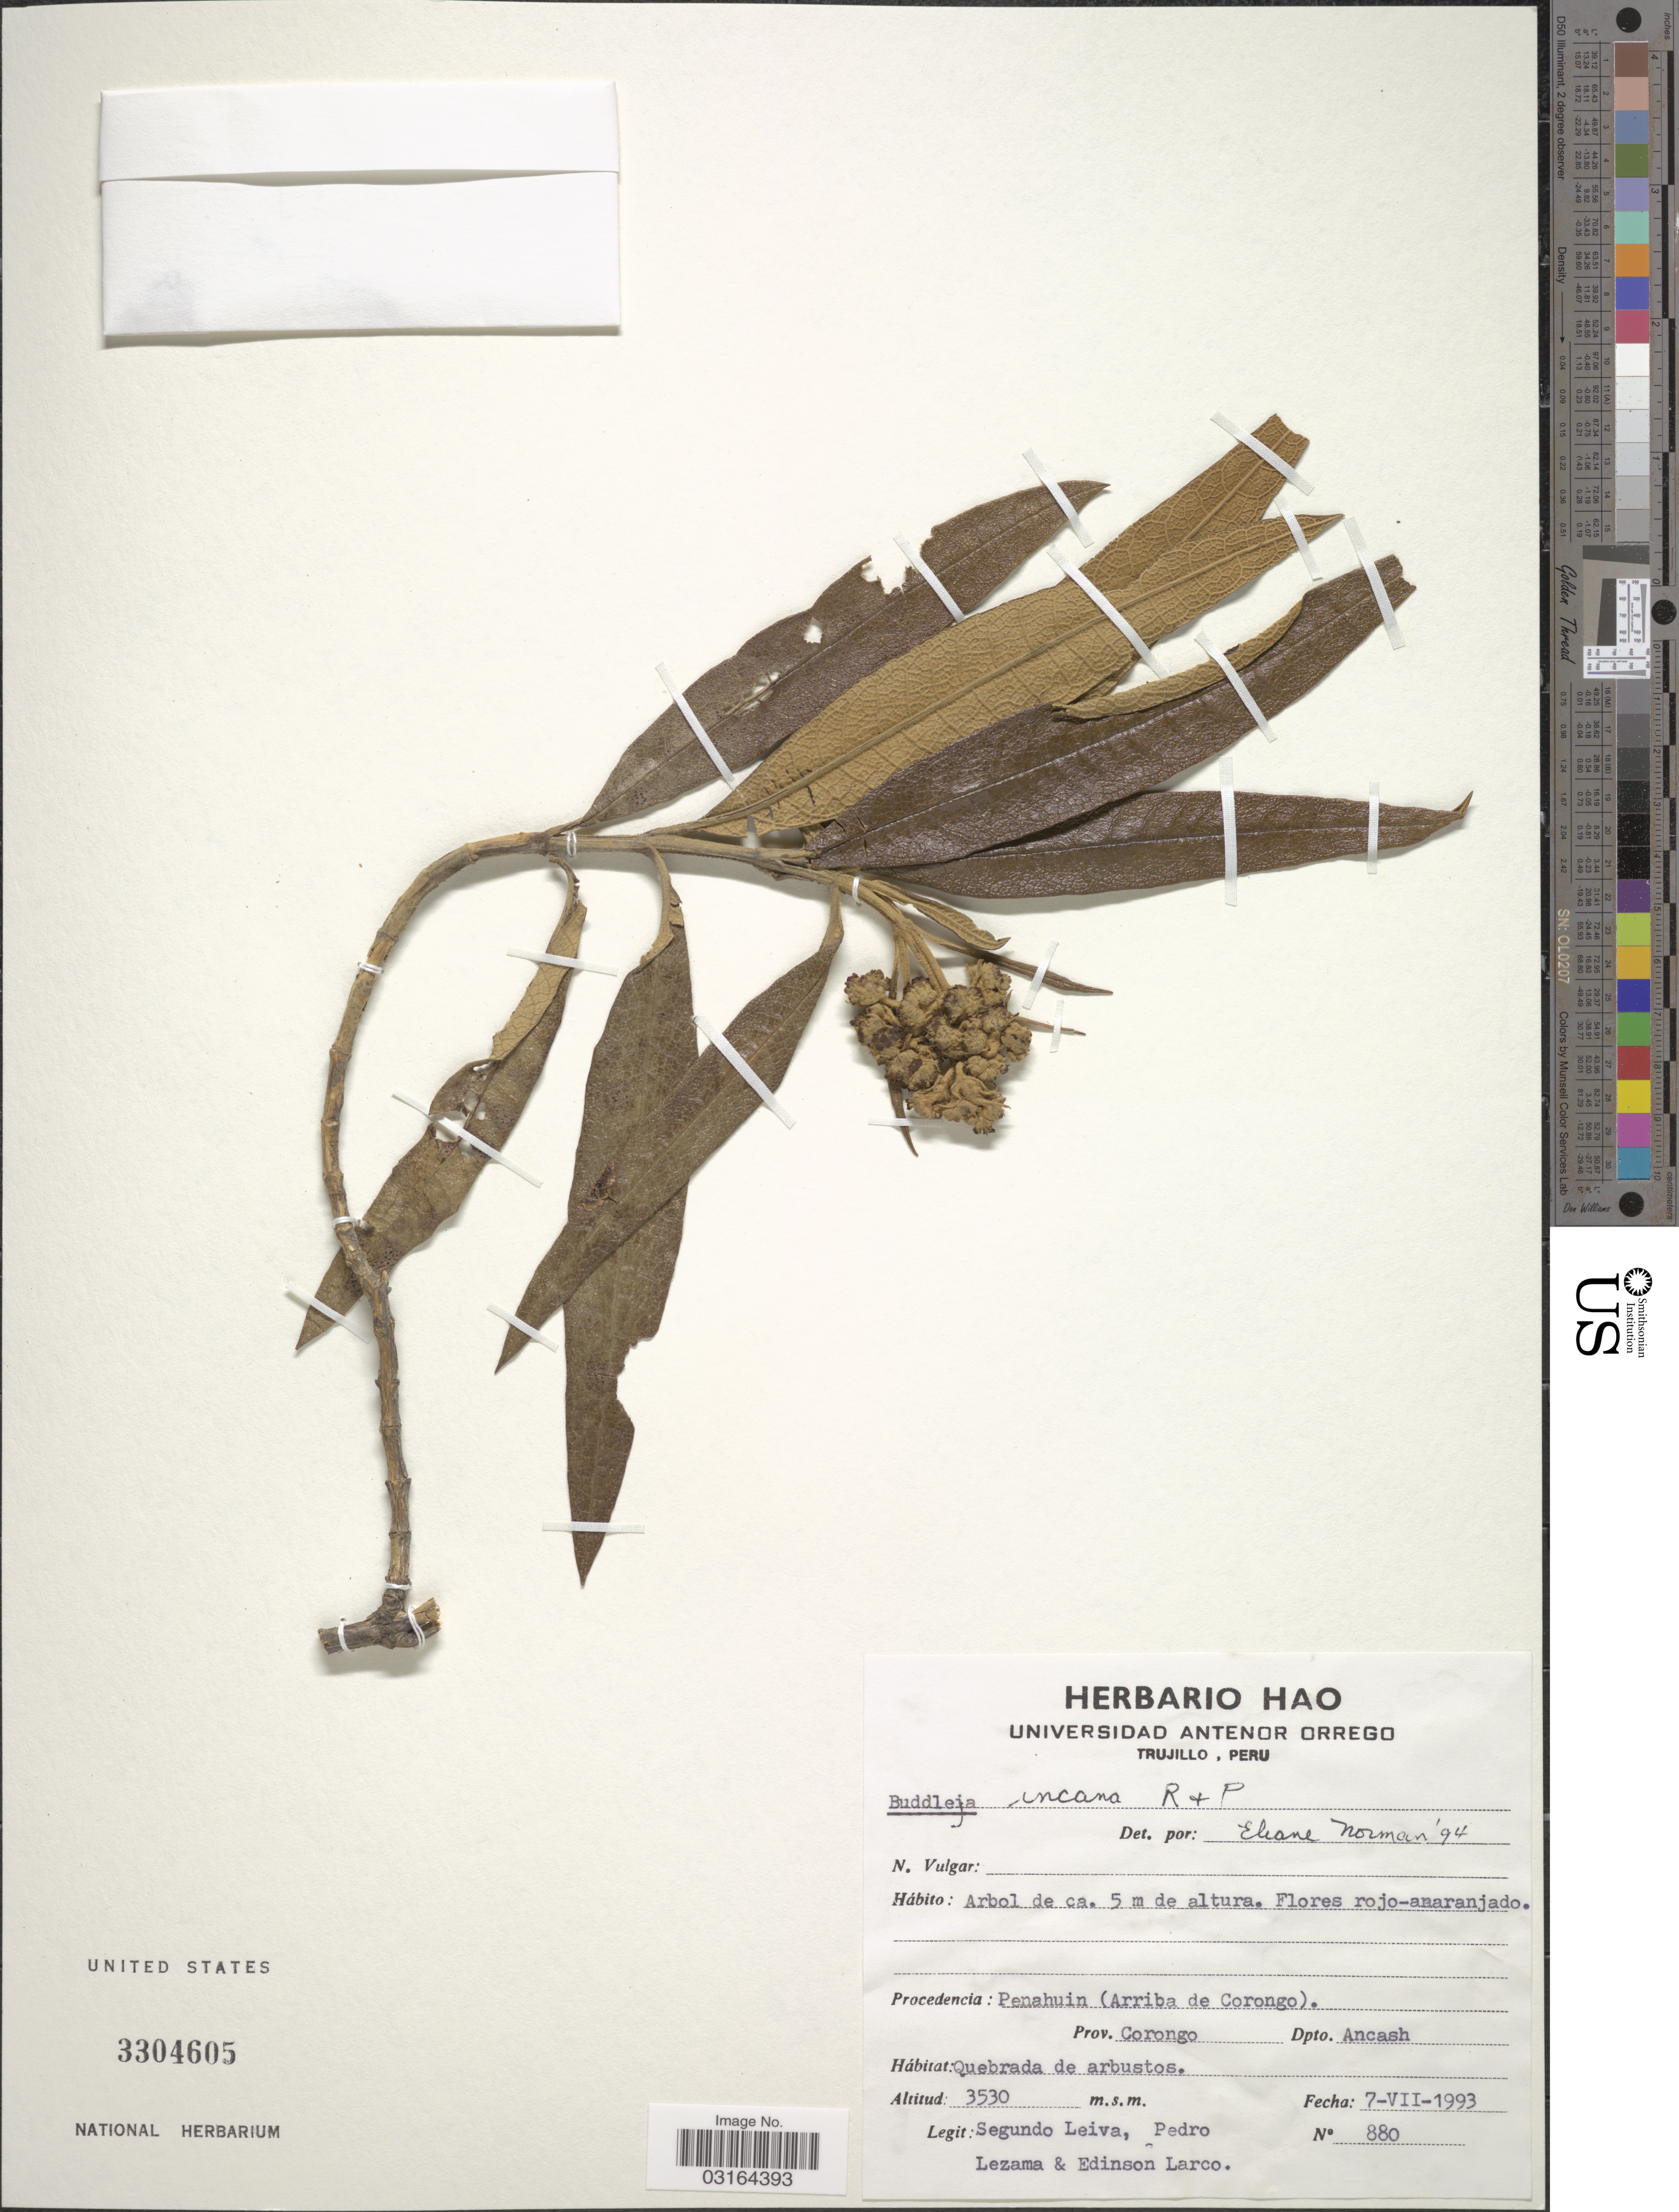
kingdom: Plantae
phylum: Tracheophyta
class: Magnoliopsida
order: Lamiales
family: Scrophulariaceae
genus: Buddleja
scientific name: Buddleja incana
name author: Ruiz & Pav.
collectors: S. Leiva, P. Lezama & E. Larco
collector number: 880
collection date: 1993-07-07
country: Peru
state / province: Ancash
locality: Procedencia: Penahuin (Arriba de Corongo), Prov.: Corongo, Dpto. Ancash.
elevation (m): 3530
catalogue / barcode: US 3304605